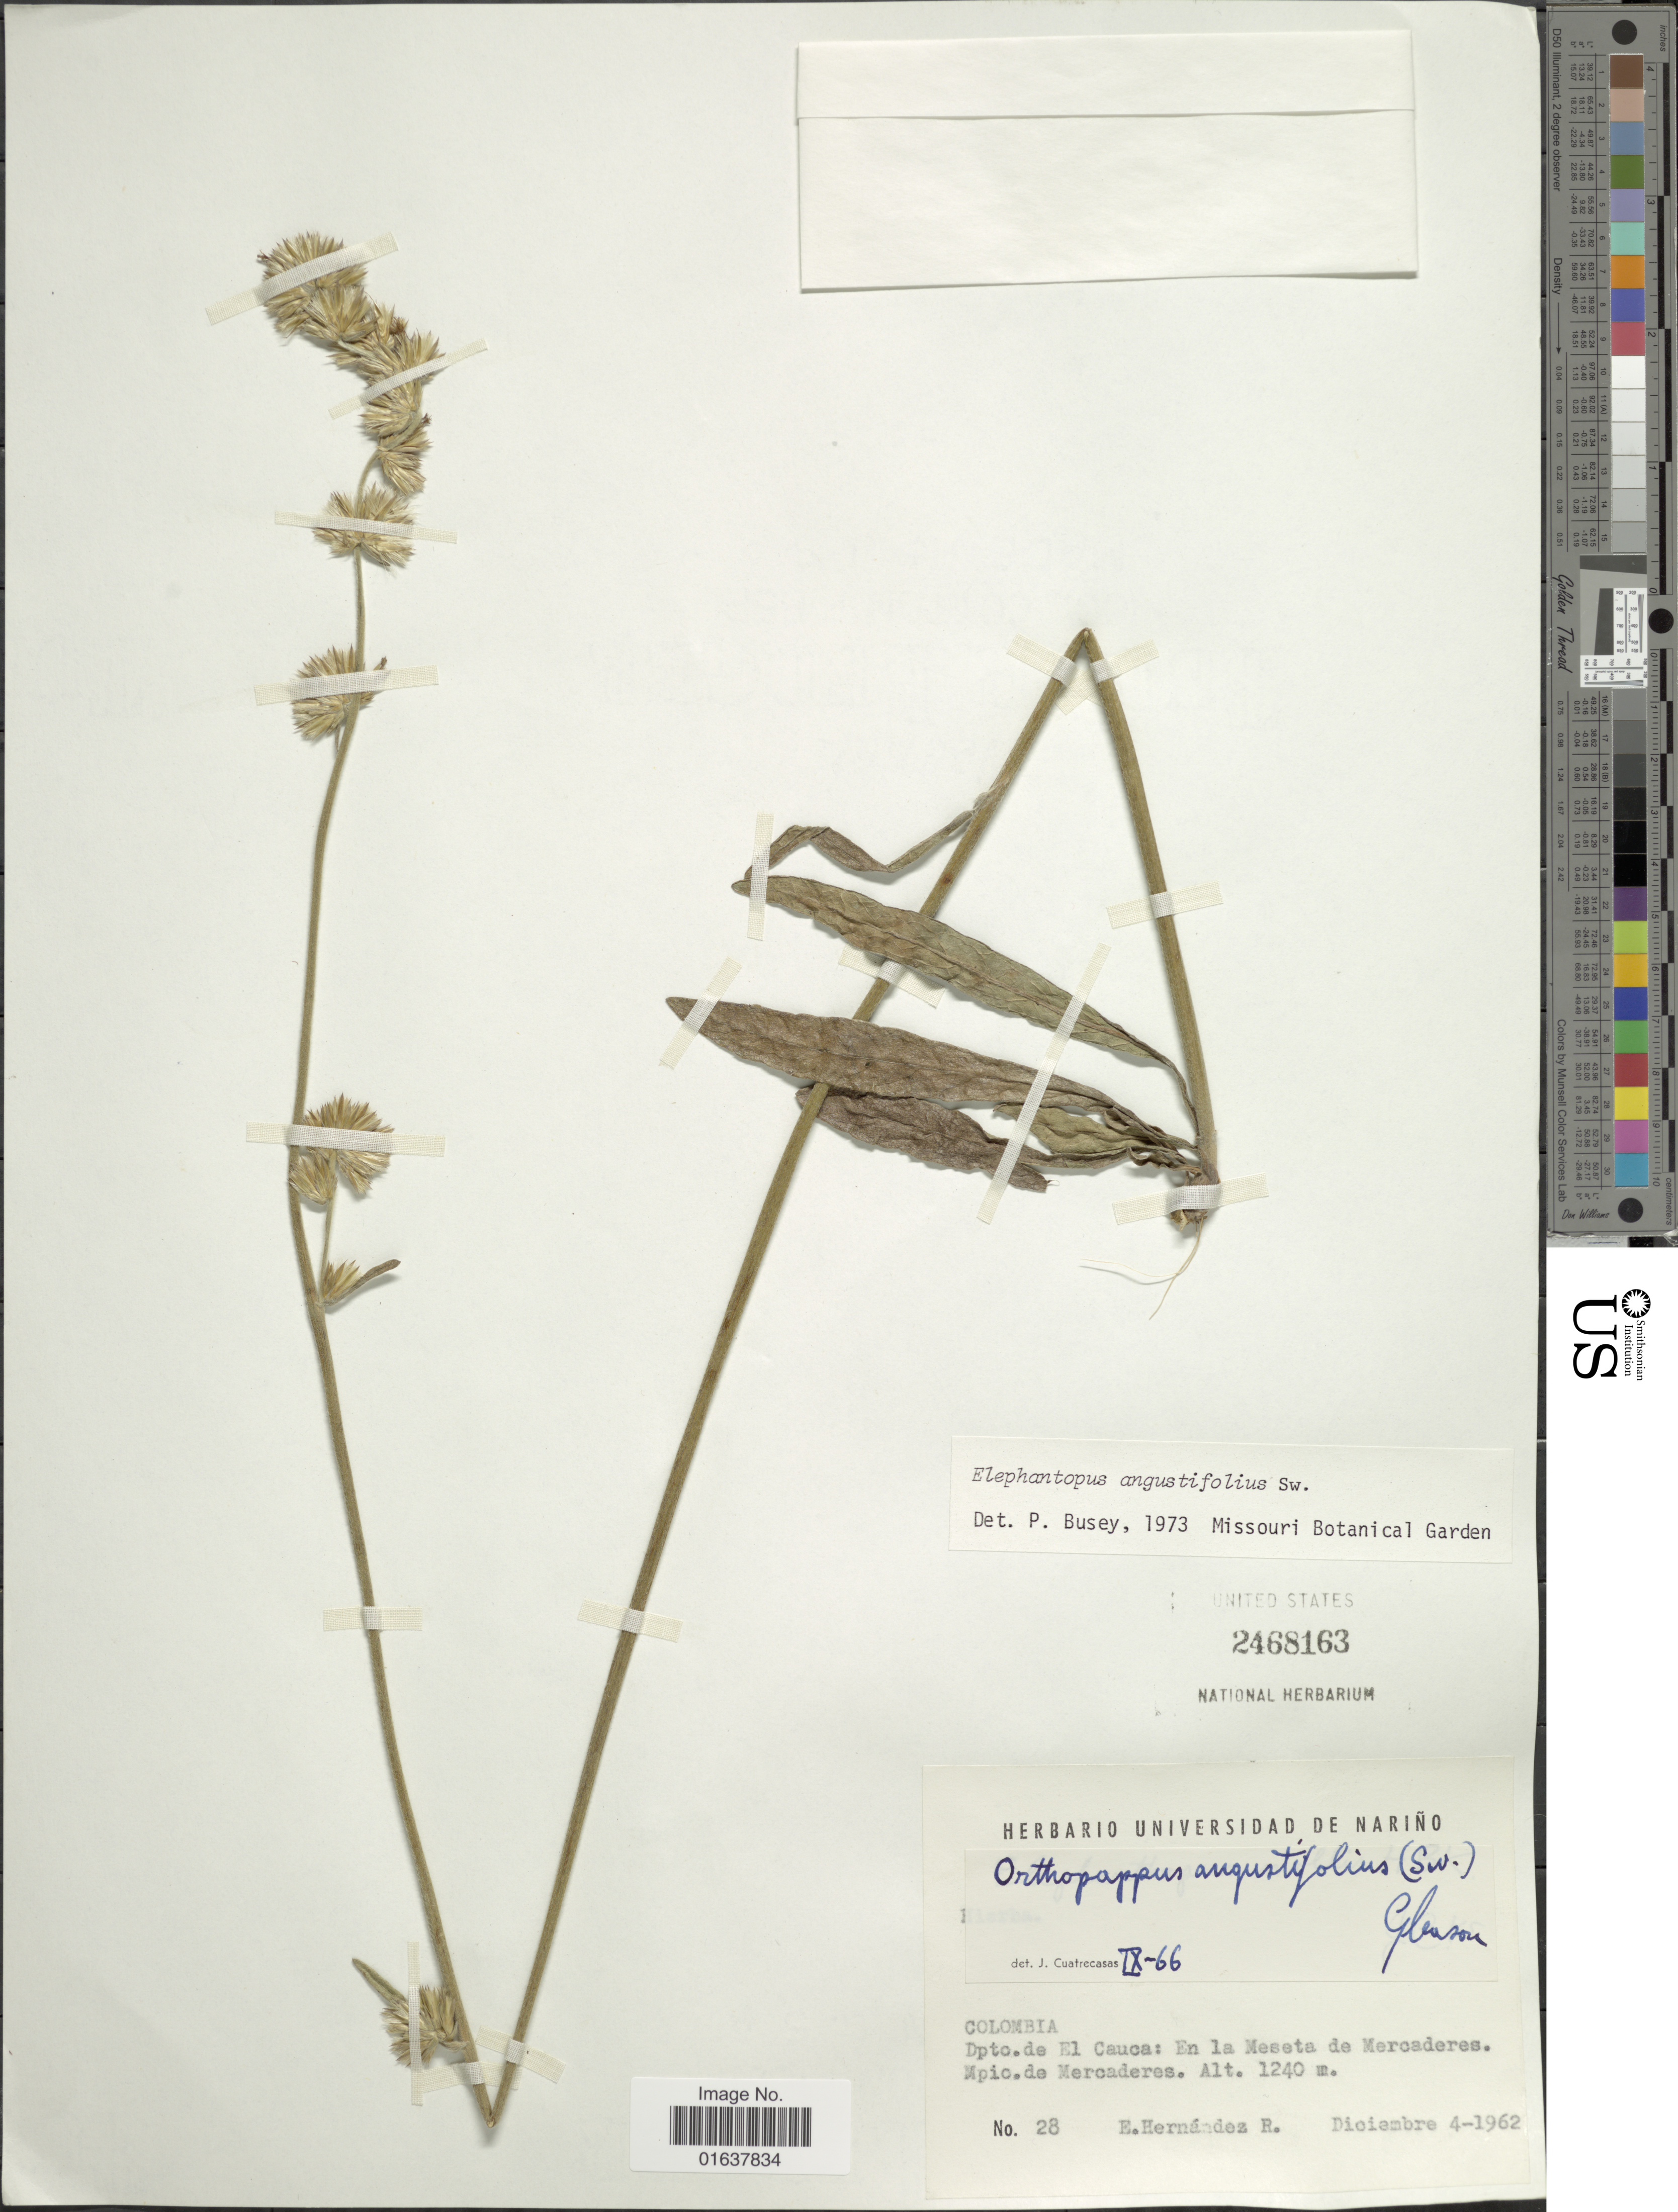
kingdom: Plantae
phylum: Tracheophyta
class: Magnoliopsida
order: Asterales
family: Asteraceae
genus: Orthopappus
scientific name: Orthopappus angustifolius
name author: (Sw.) Gleason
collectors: E. Hernández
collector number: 28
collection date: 1962-12-04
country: Colombia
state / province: Cauca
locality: Dpto. El Cauca: En la Meseta de Mercaderes Mpio. de Mercaderes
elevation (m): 1240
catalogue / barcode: US 2468163